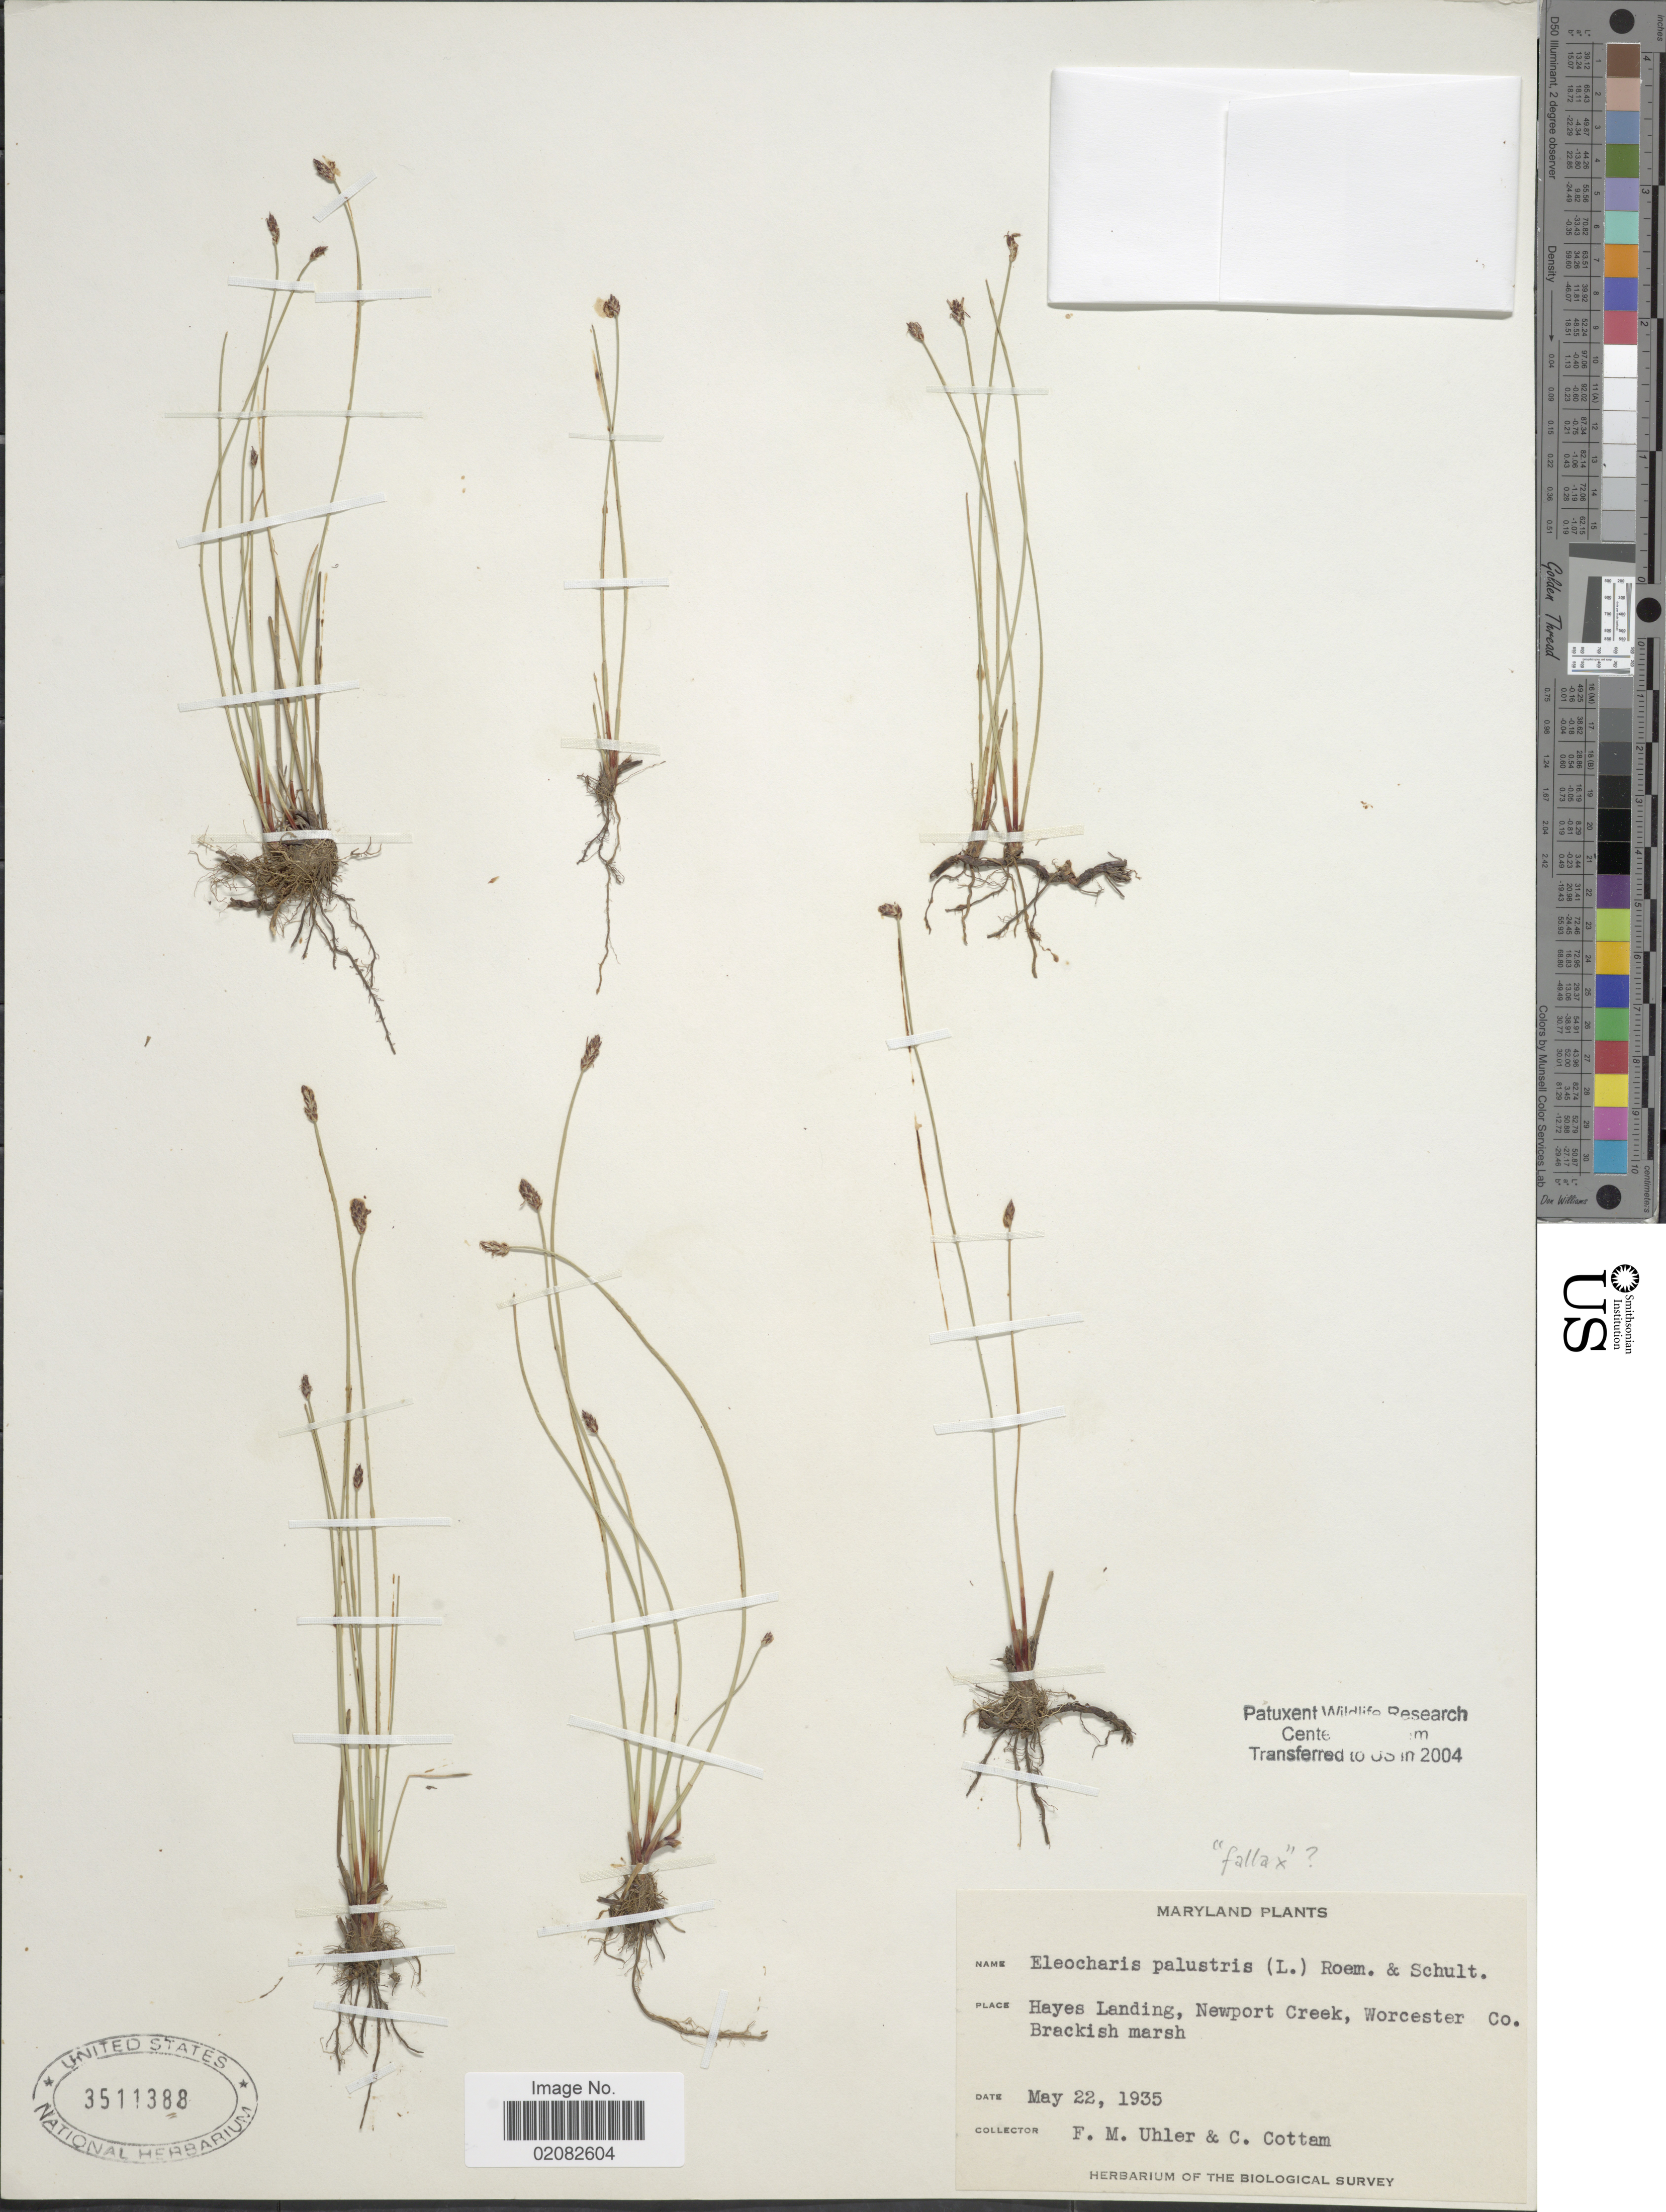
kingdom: Plantae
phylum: Tracheophyta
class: Liliopsida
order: Poales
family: Cyperaceae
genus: Eleocharis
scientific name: Eleocharis fallax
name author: Weath.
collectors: F. M. Uhler & C. Cottam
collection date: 1935-05-22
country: United States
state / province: Maryland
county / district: Worcester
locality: Hayes Landing, Newport Creek, Worcester Co., Brackish marsh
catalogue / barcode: US 3511388